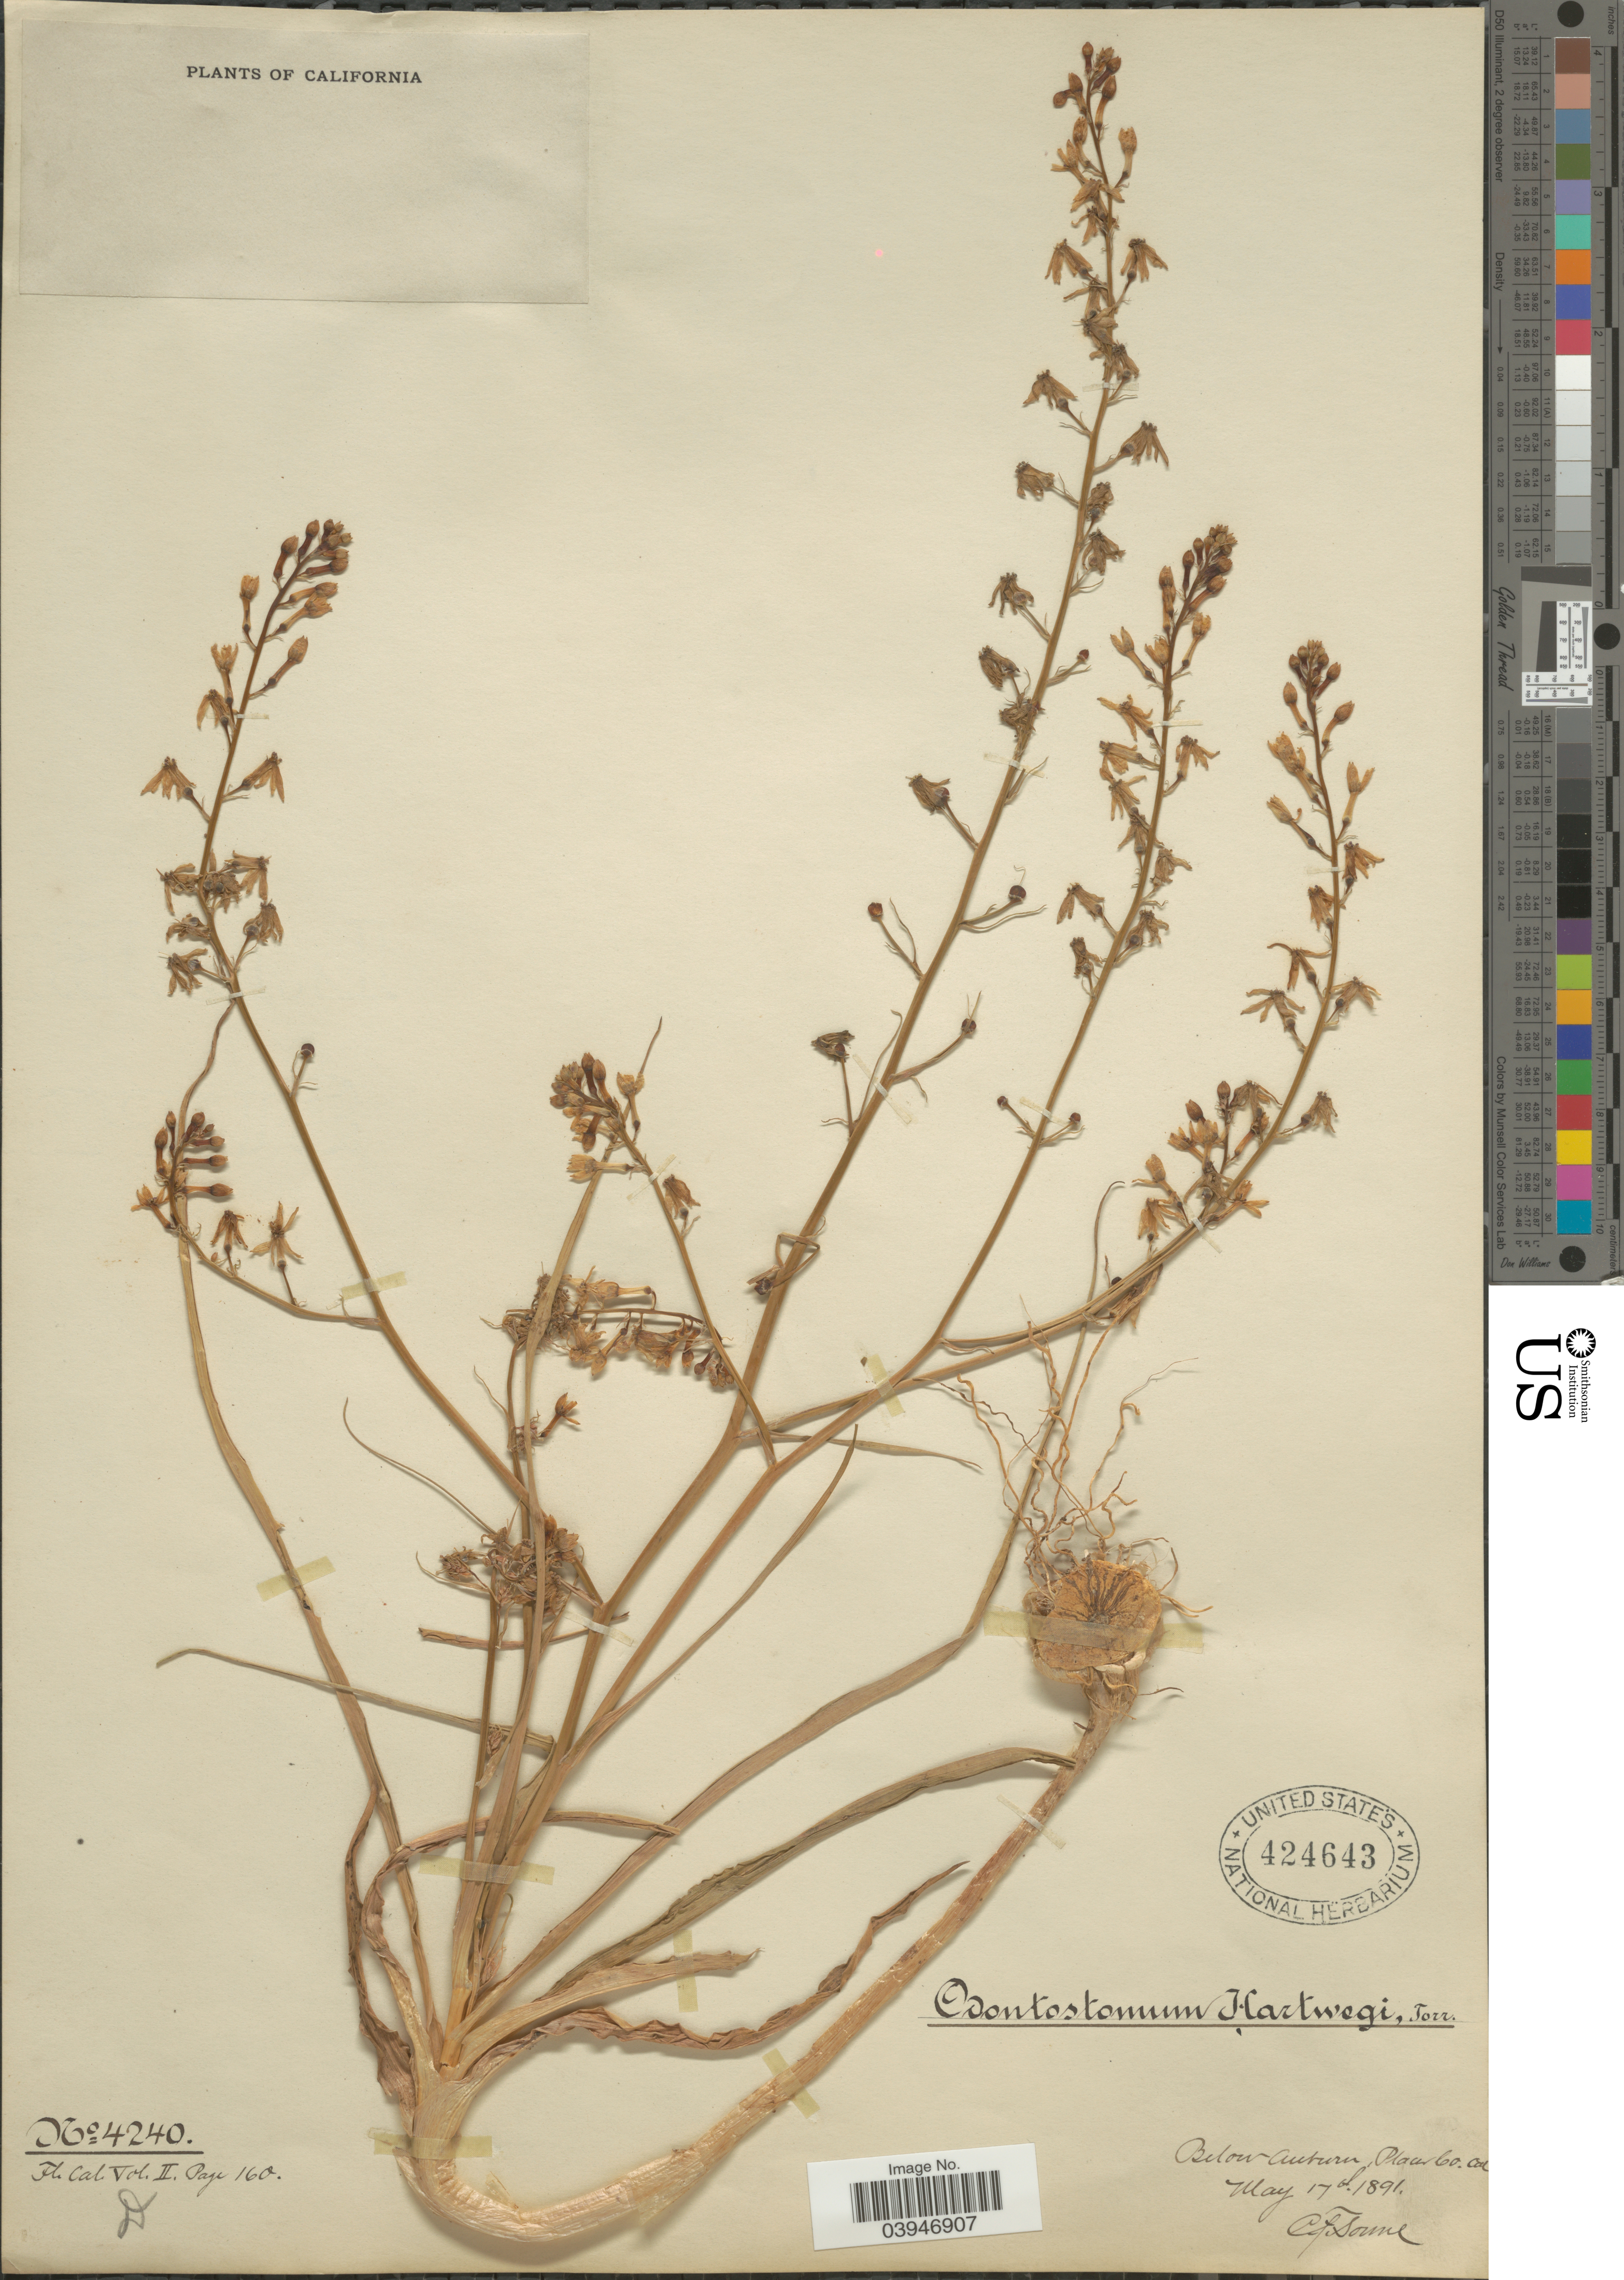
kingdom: Plantae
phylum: Tracheophyta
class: Liliopsida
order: Asparagales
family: Tecophilaeaceae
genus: Odontostomum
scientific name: Odontostomum hartwegii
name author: Torr.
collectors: C. Sonne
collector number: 4240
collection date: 1891-05-17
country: United States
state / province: California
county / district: Placer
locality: Below Auburn, Placer Co.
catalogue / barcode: US 424643